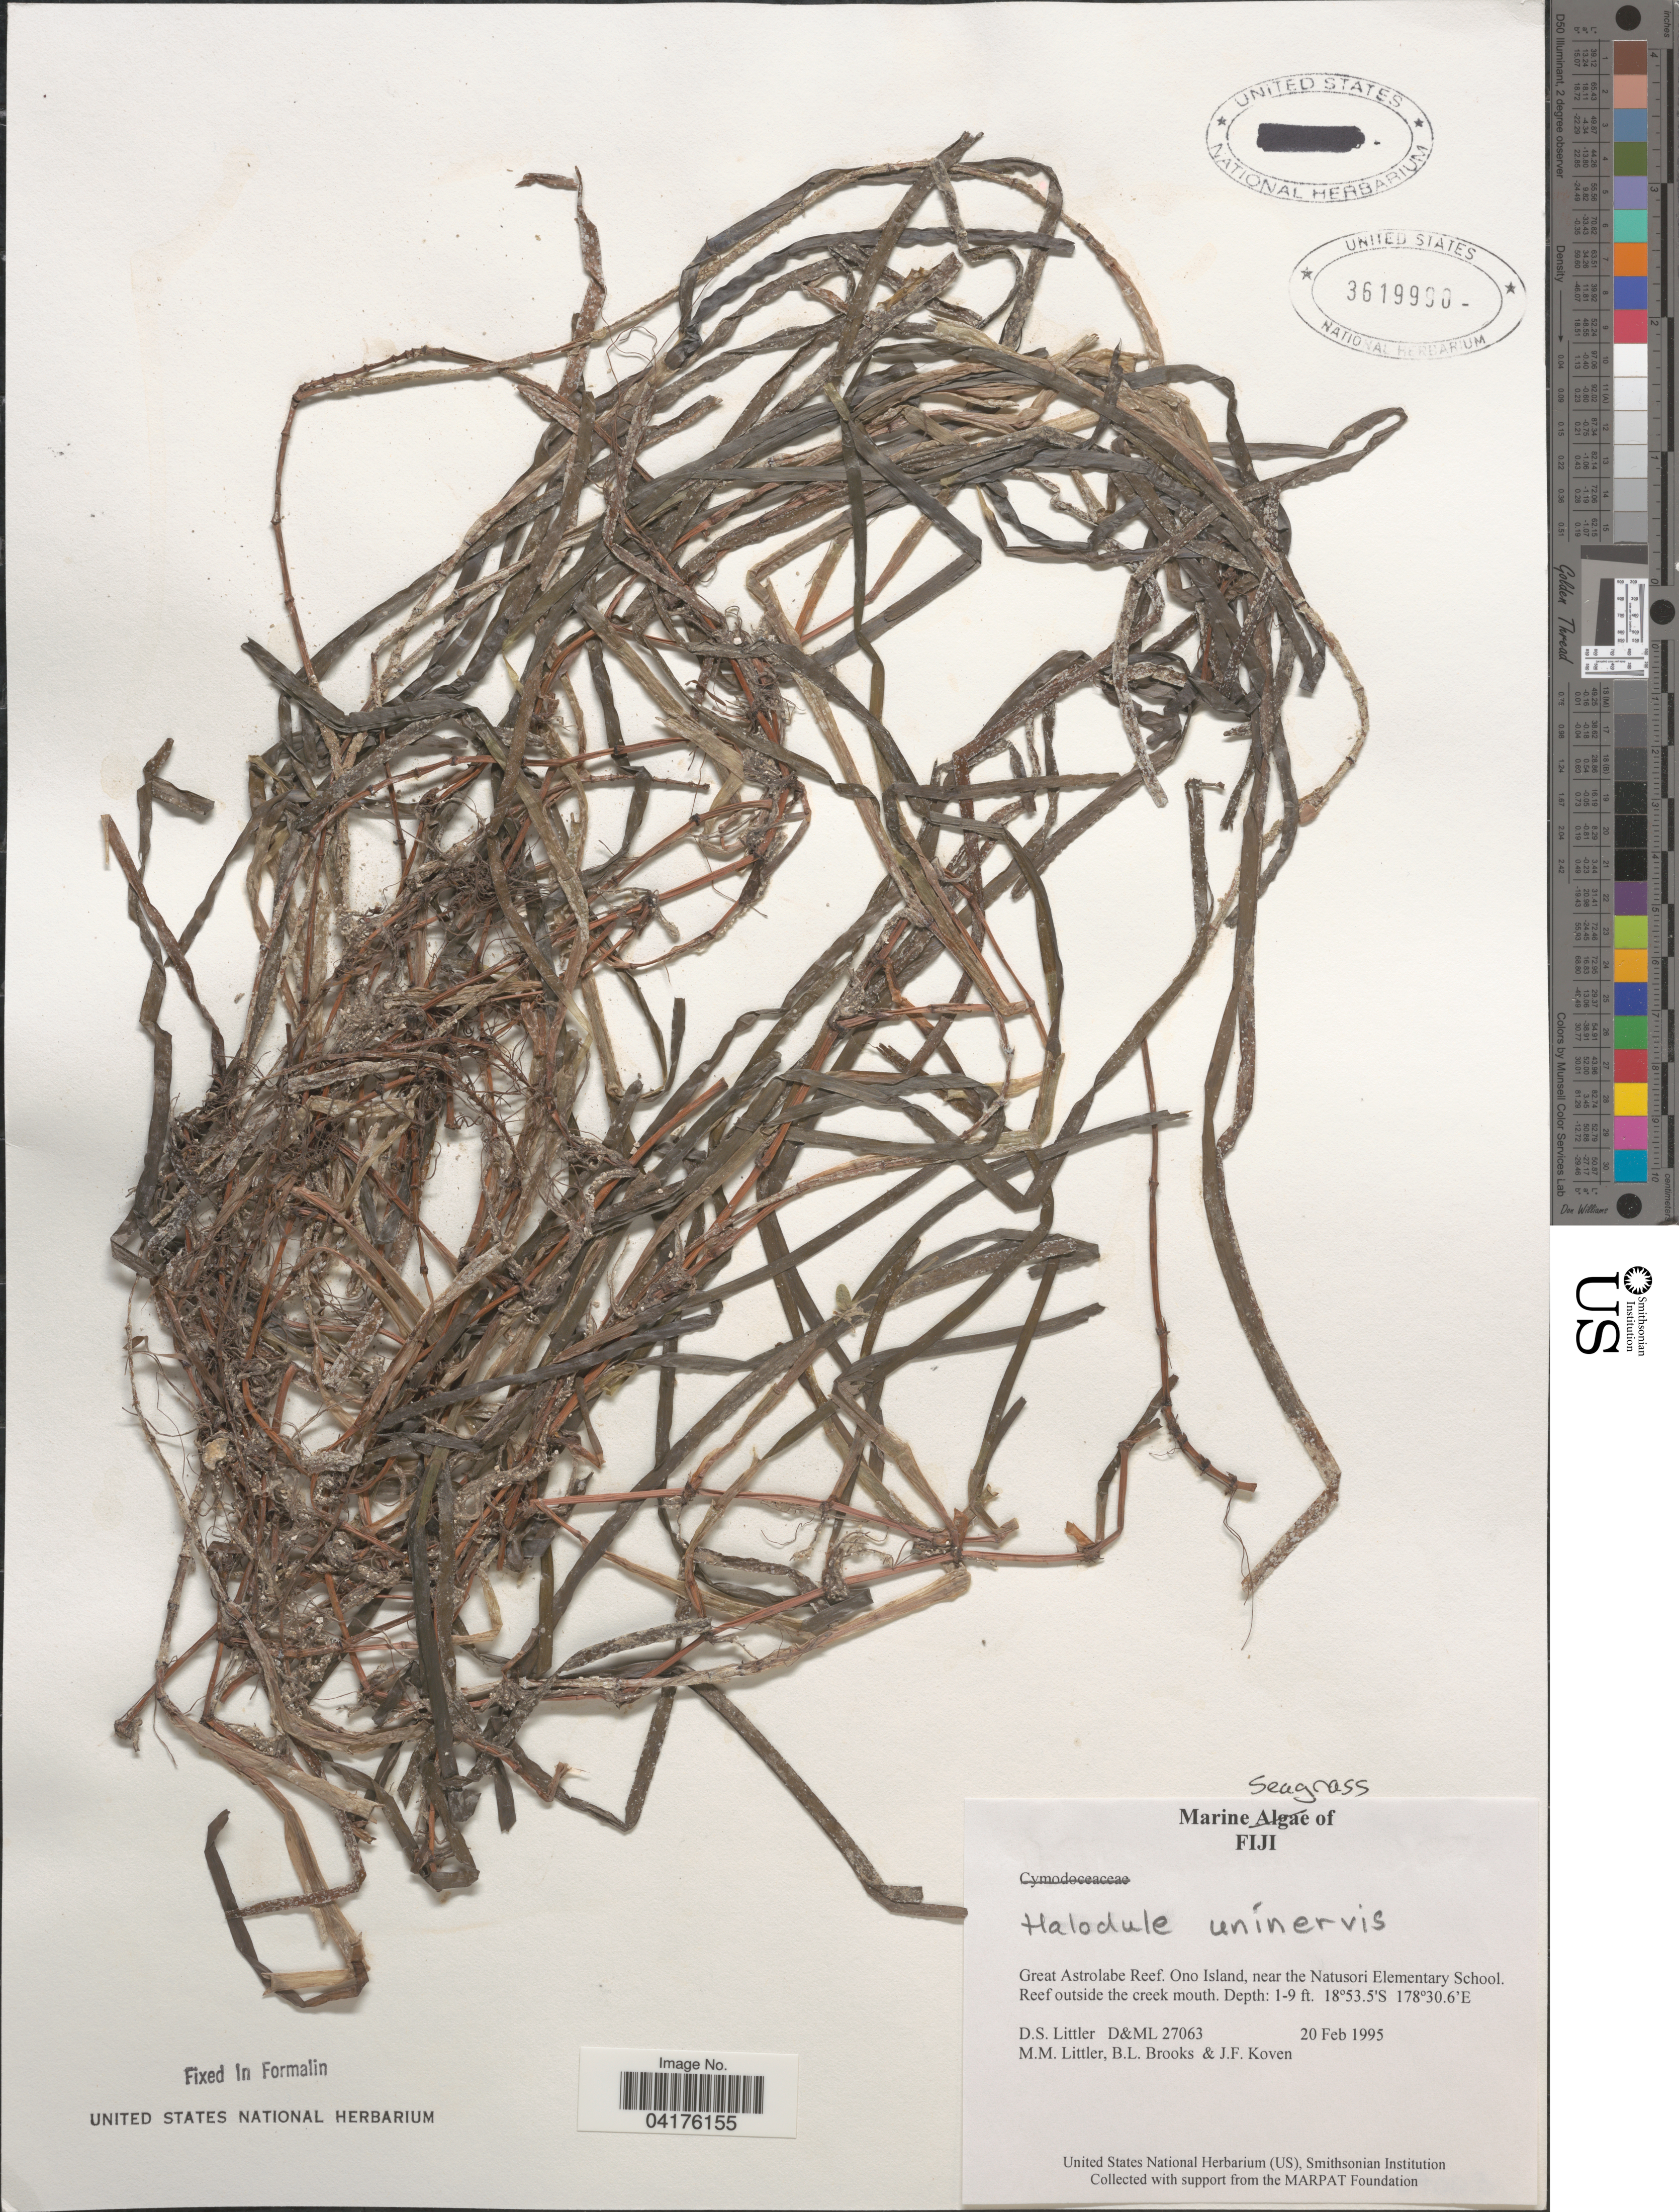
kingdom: Plantae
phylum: Tracheophyta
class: Liliopsida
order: Alismatales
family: Cymodoceaceae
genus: Halodule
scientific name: Halodule uninervis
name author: (Forssk.) Asch.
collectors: D. S. Littler, B. Brooks & J. Koven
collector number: D&ML27063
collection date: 1995-02-20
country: Fiji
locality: Great Astrolabe Reef. Ono Island, near the Natusori Elementary School. Reef outside the creek mouth.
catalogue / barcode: US 3619990